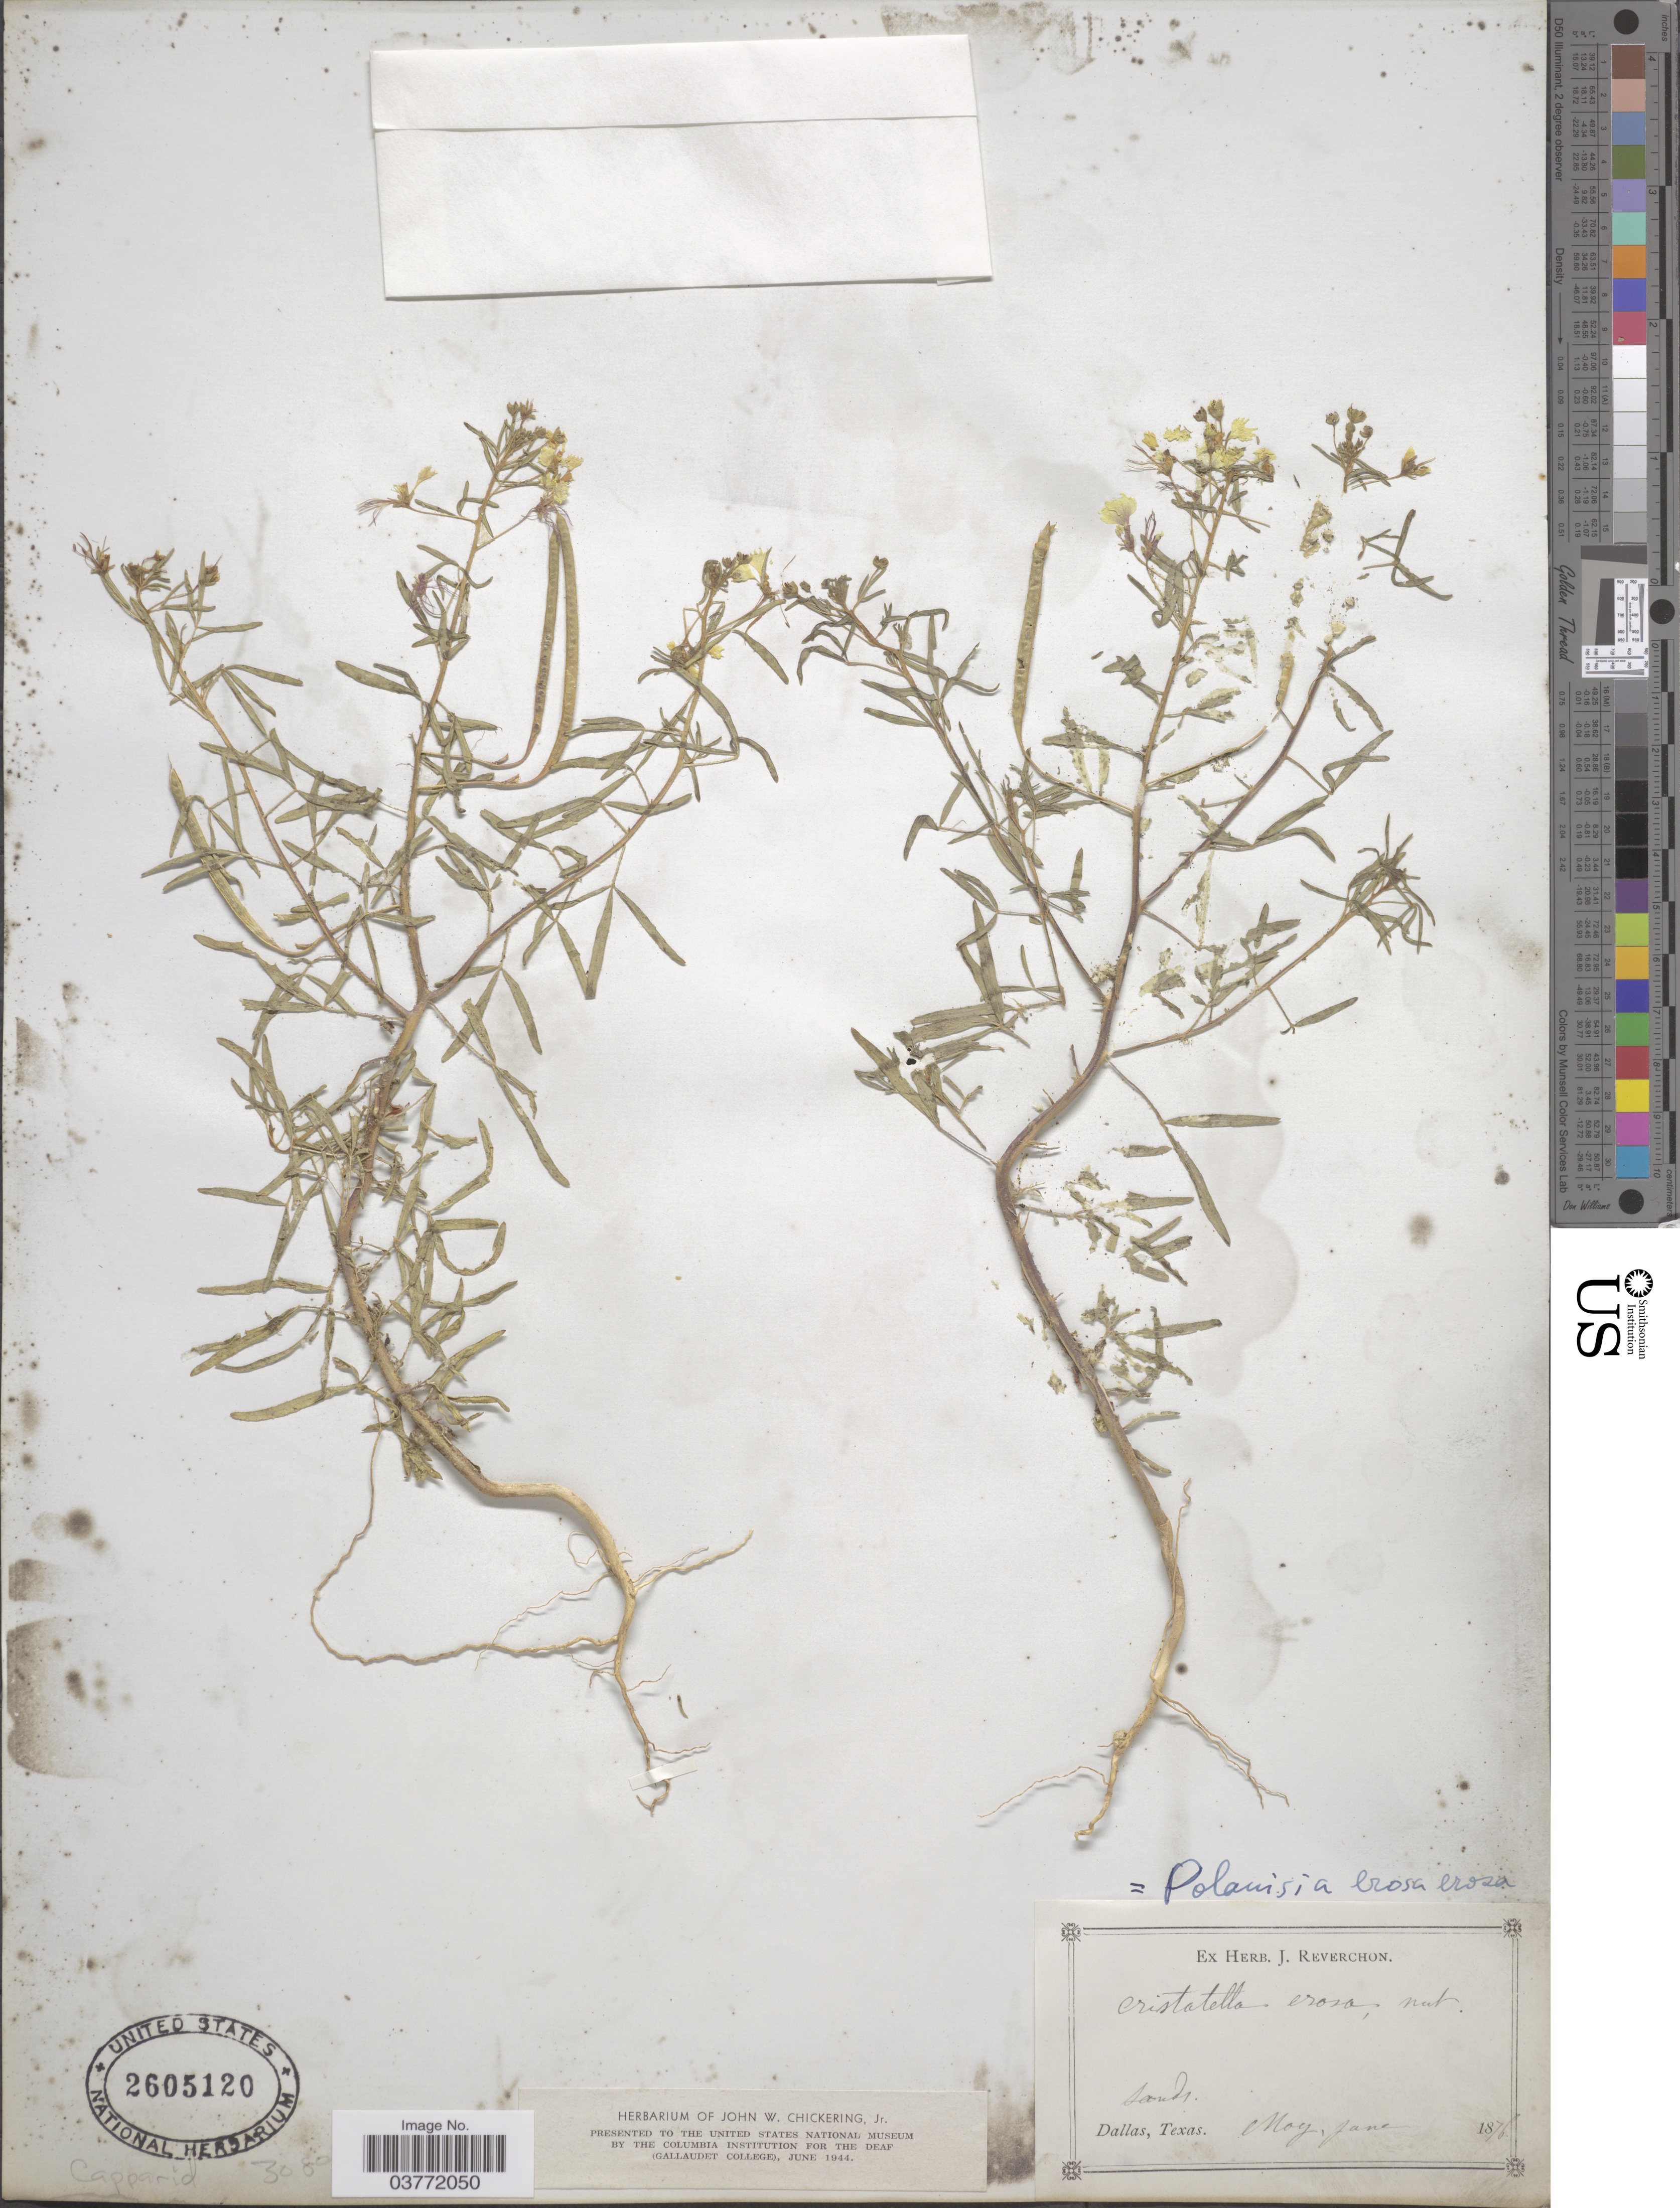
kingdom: Plantae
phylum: Tracheophyta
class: Magnoliopsida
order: Brassicales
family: Cleomaceae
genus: Polanisia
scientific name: Polanisia erosa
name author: (Nutt.) Iltis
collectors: ex herb. J. Reverchon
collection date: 1876-05/1876-06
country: United States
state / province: Texas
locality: Sands. Dallas.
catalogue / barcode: US 2605120